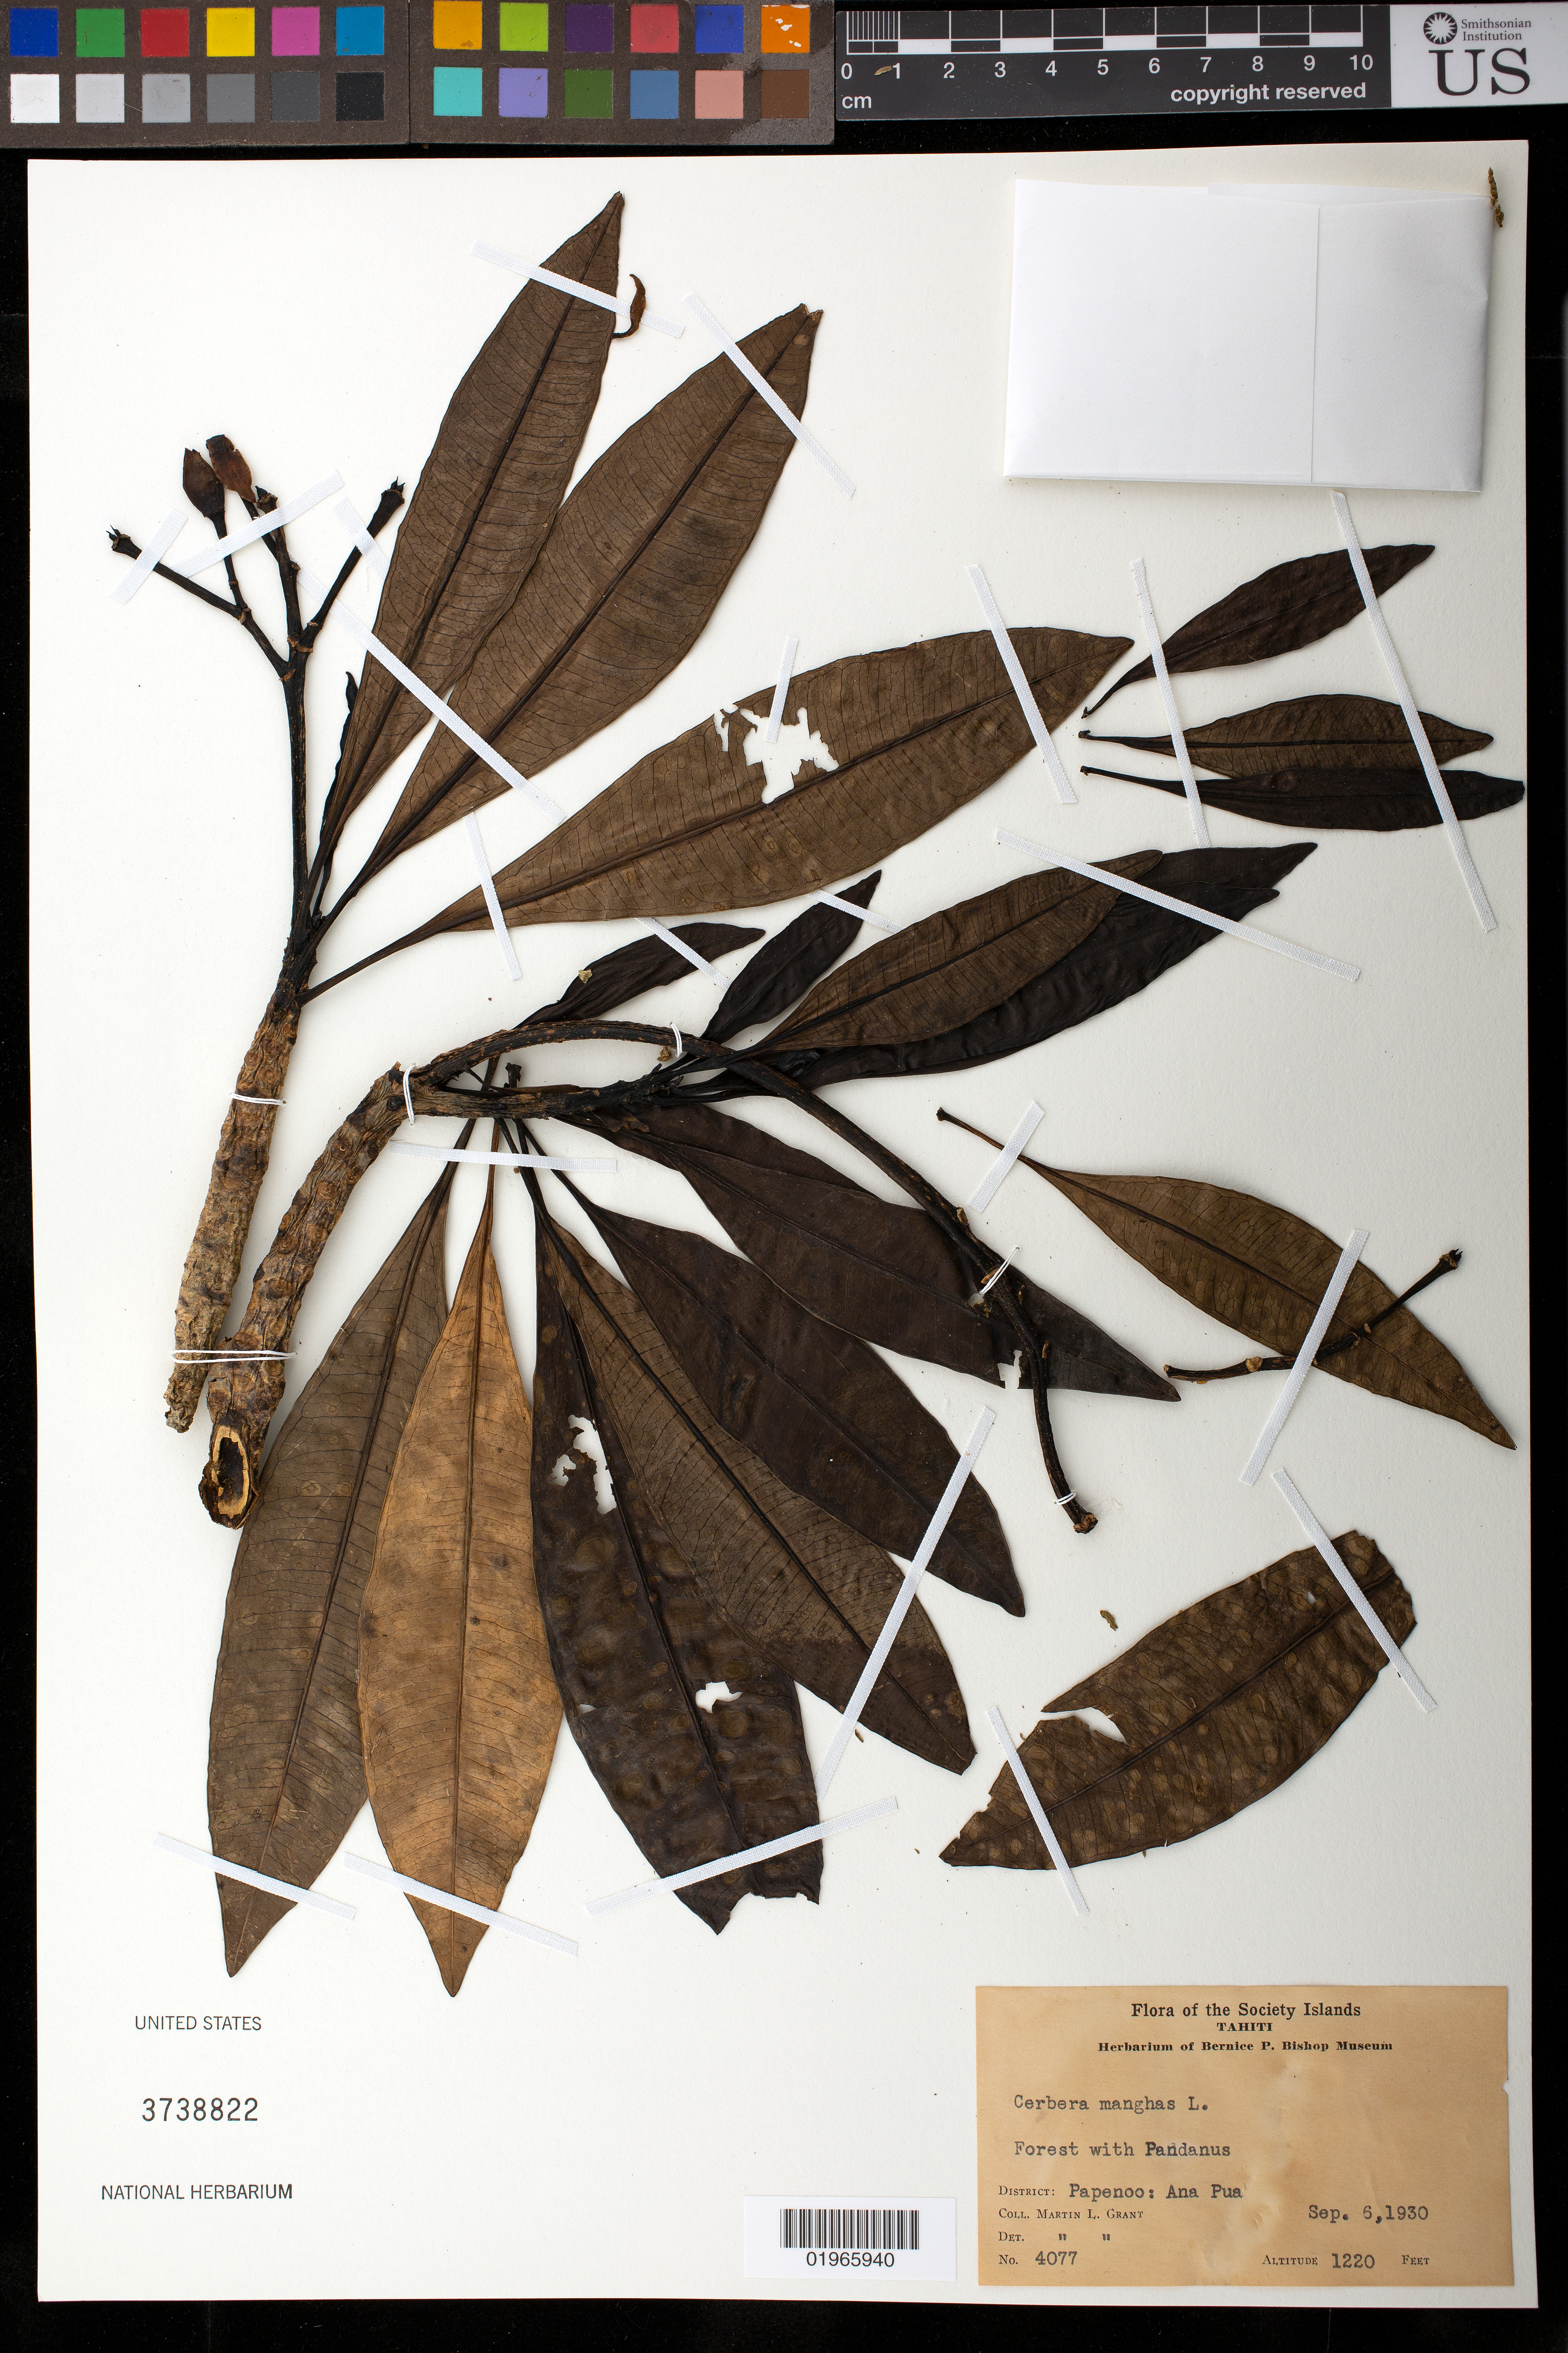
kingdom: Plantae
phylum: Tracheophyta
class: Magnoliopsida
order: Gentianales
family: Apocynaceae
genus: Cerbera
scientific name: Cerbera manghas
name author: L.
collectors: M. L. Grant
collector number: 4077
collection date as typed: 06 Sep 1930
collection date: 1930-09-06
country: French Polynesia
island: Tahiti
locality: Papenoo Dist., Ana Pua. [Society Is.]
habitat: Forest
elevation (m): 372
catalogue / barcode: US 3738822